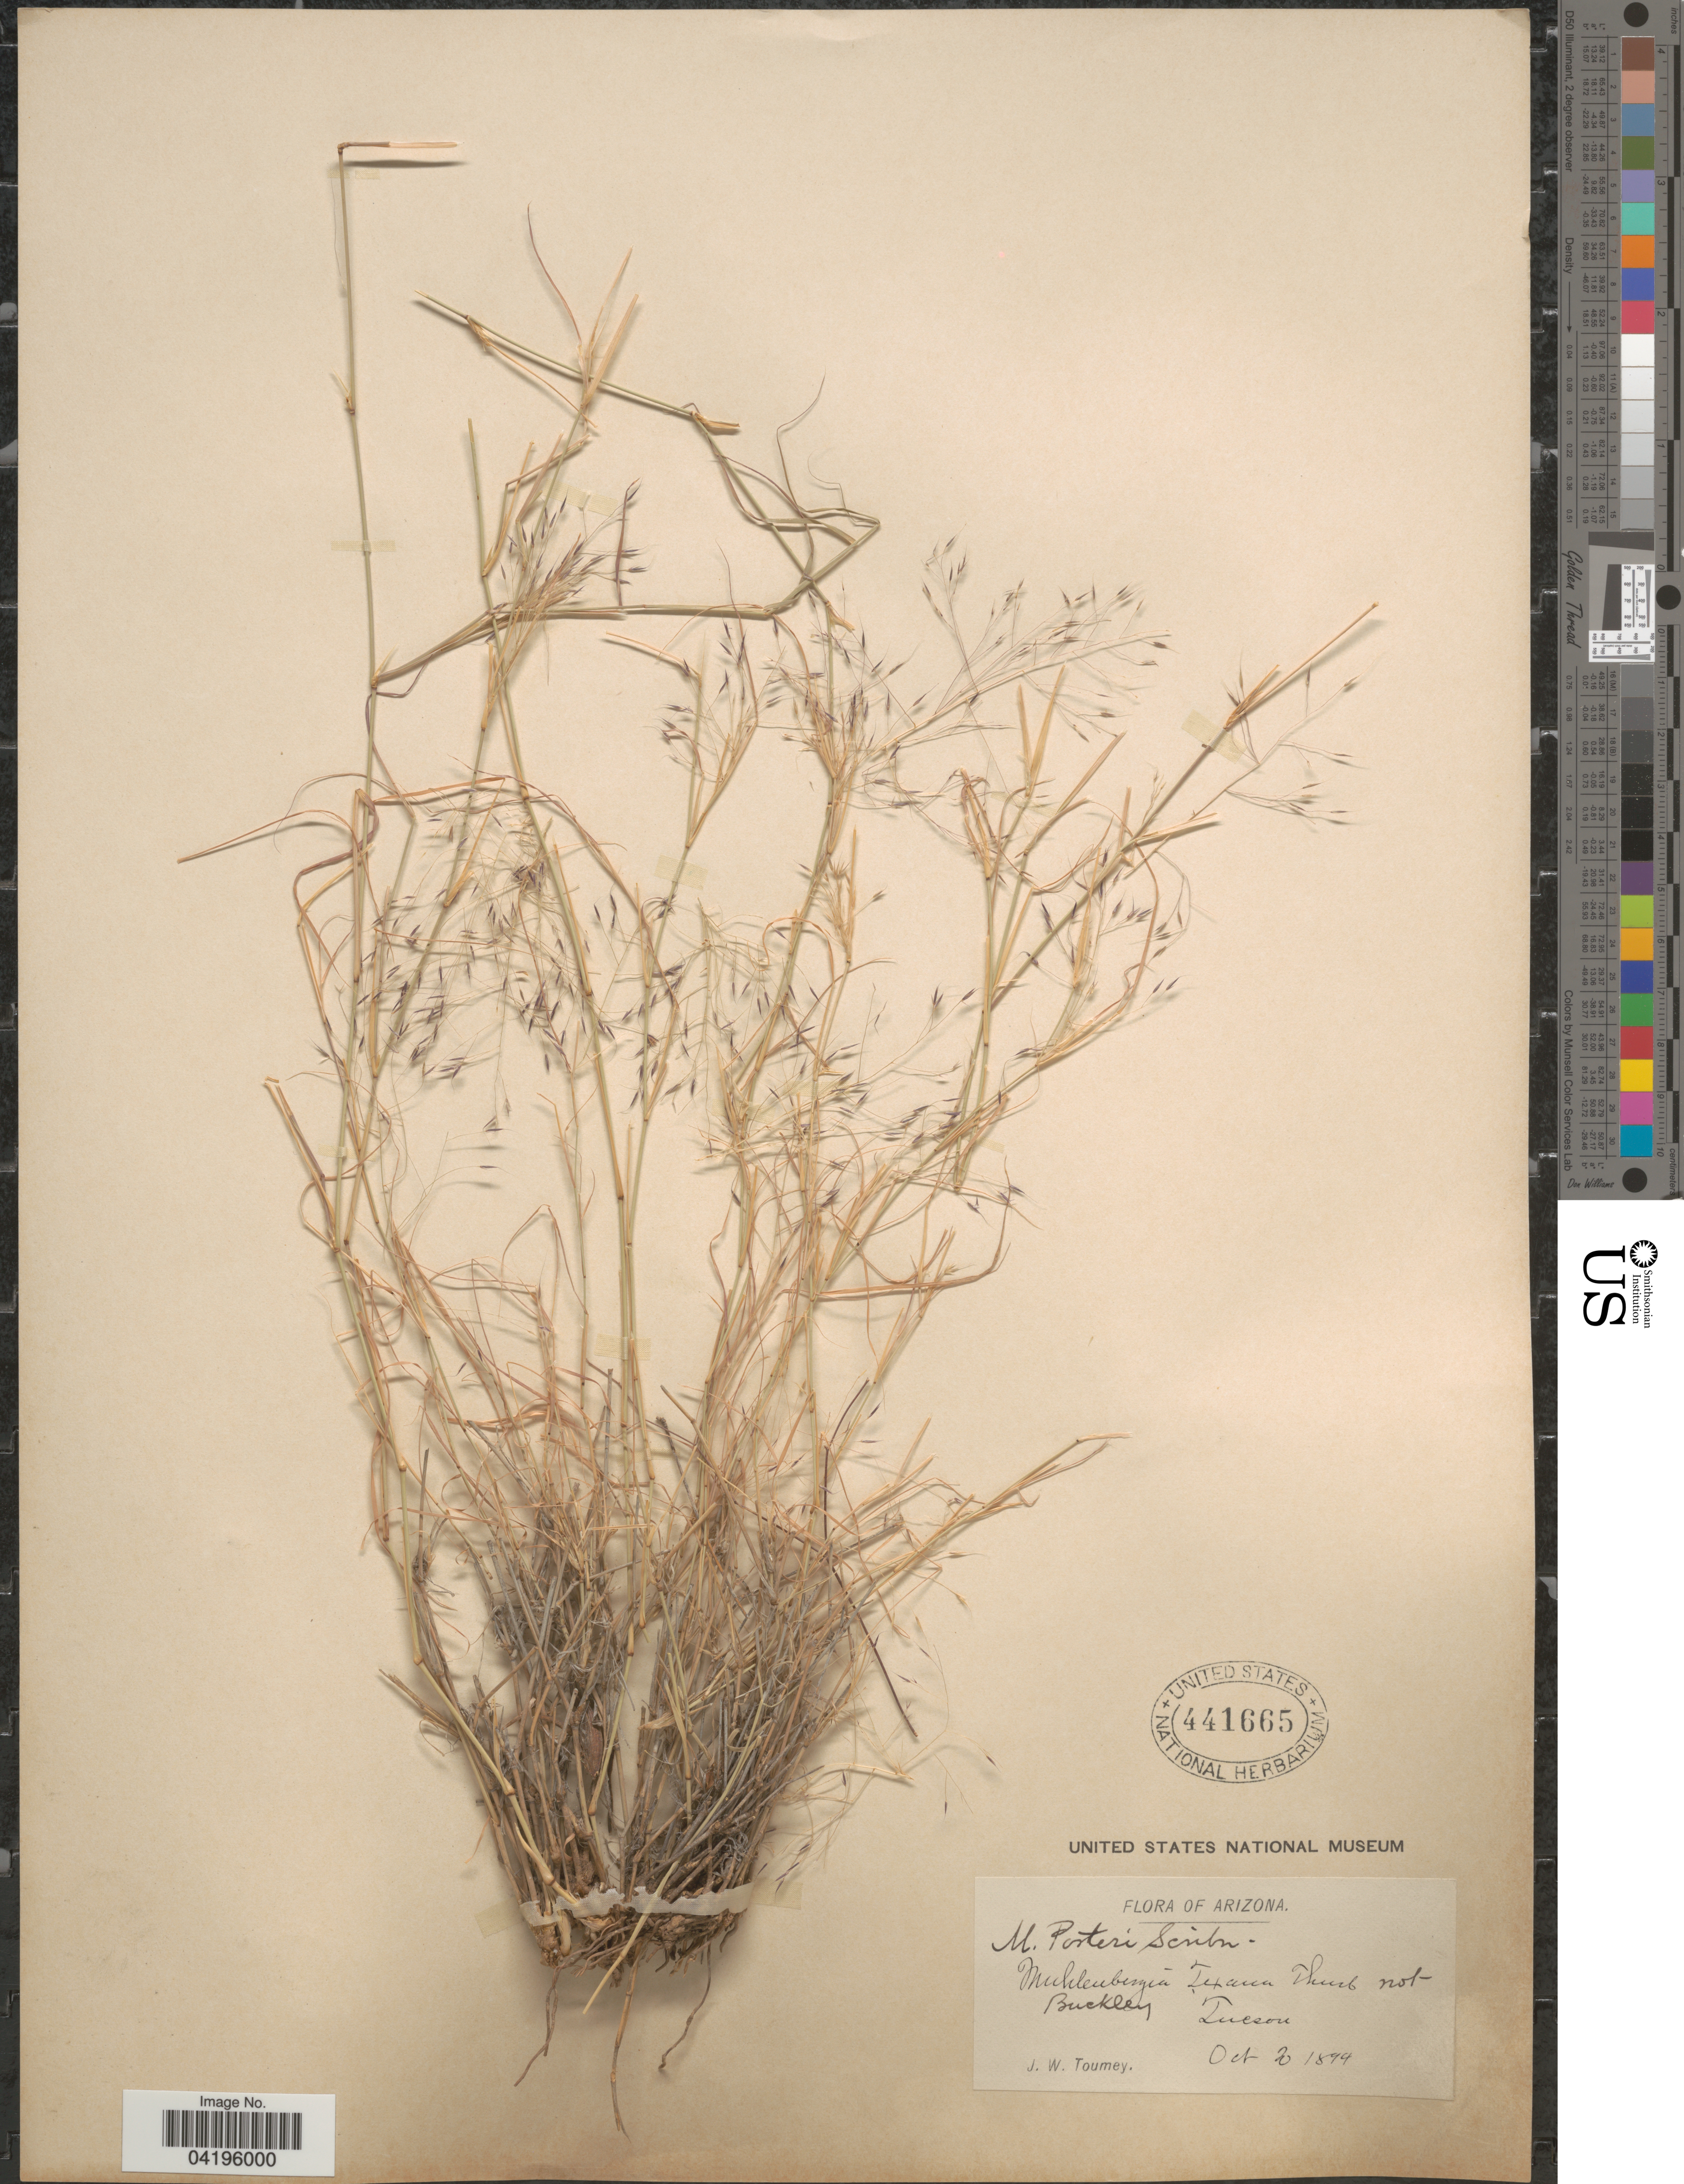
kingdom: Plantae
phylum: Tracheophyta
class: Liliopsida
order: Poales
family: Poaceae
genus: Muhlenbergia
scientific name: Muhlenbergia porteri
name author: Scribn. in W.J. Beal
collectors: J. W. Toumey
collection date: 1894-10-02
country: United States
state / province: Arizona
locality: Tucson.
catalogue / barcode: US 441665